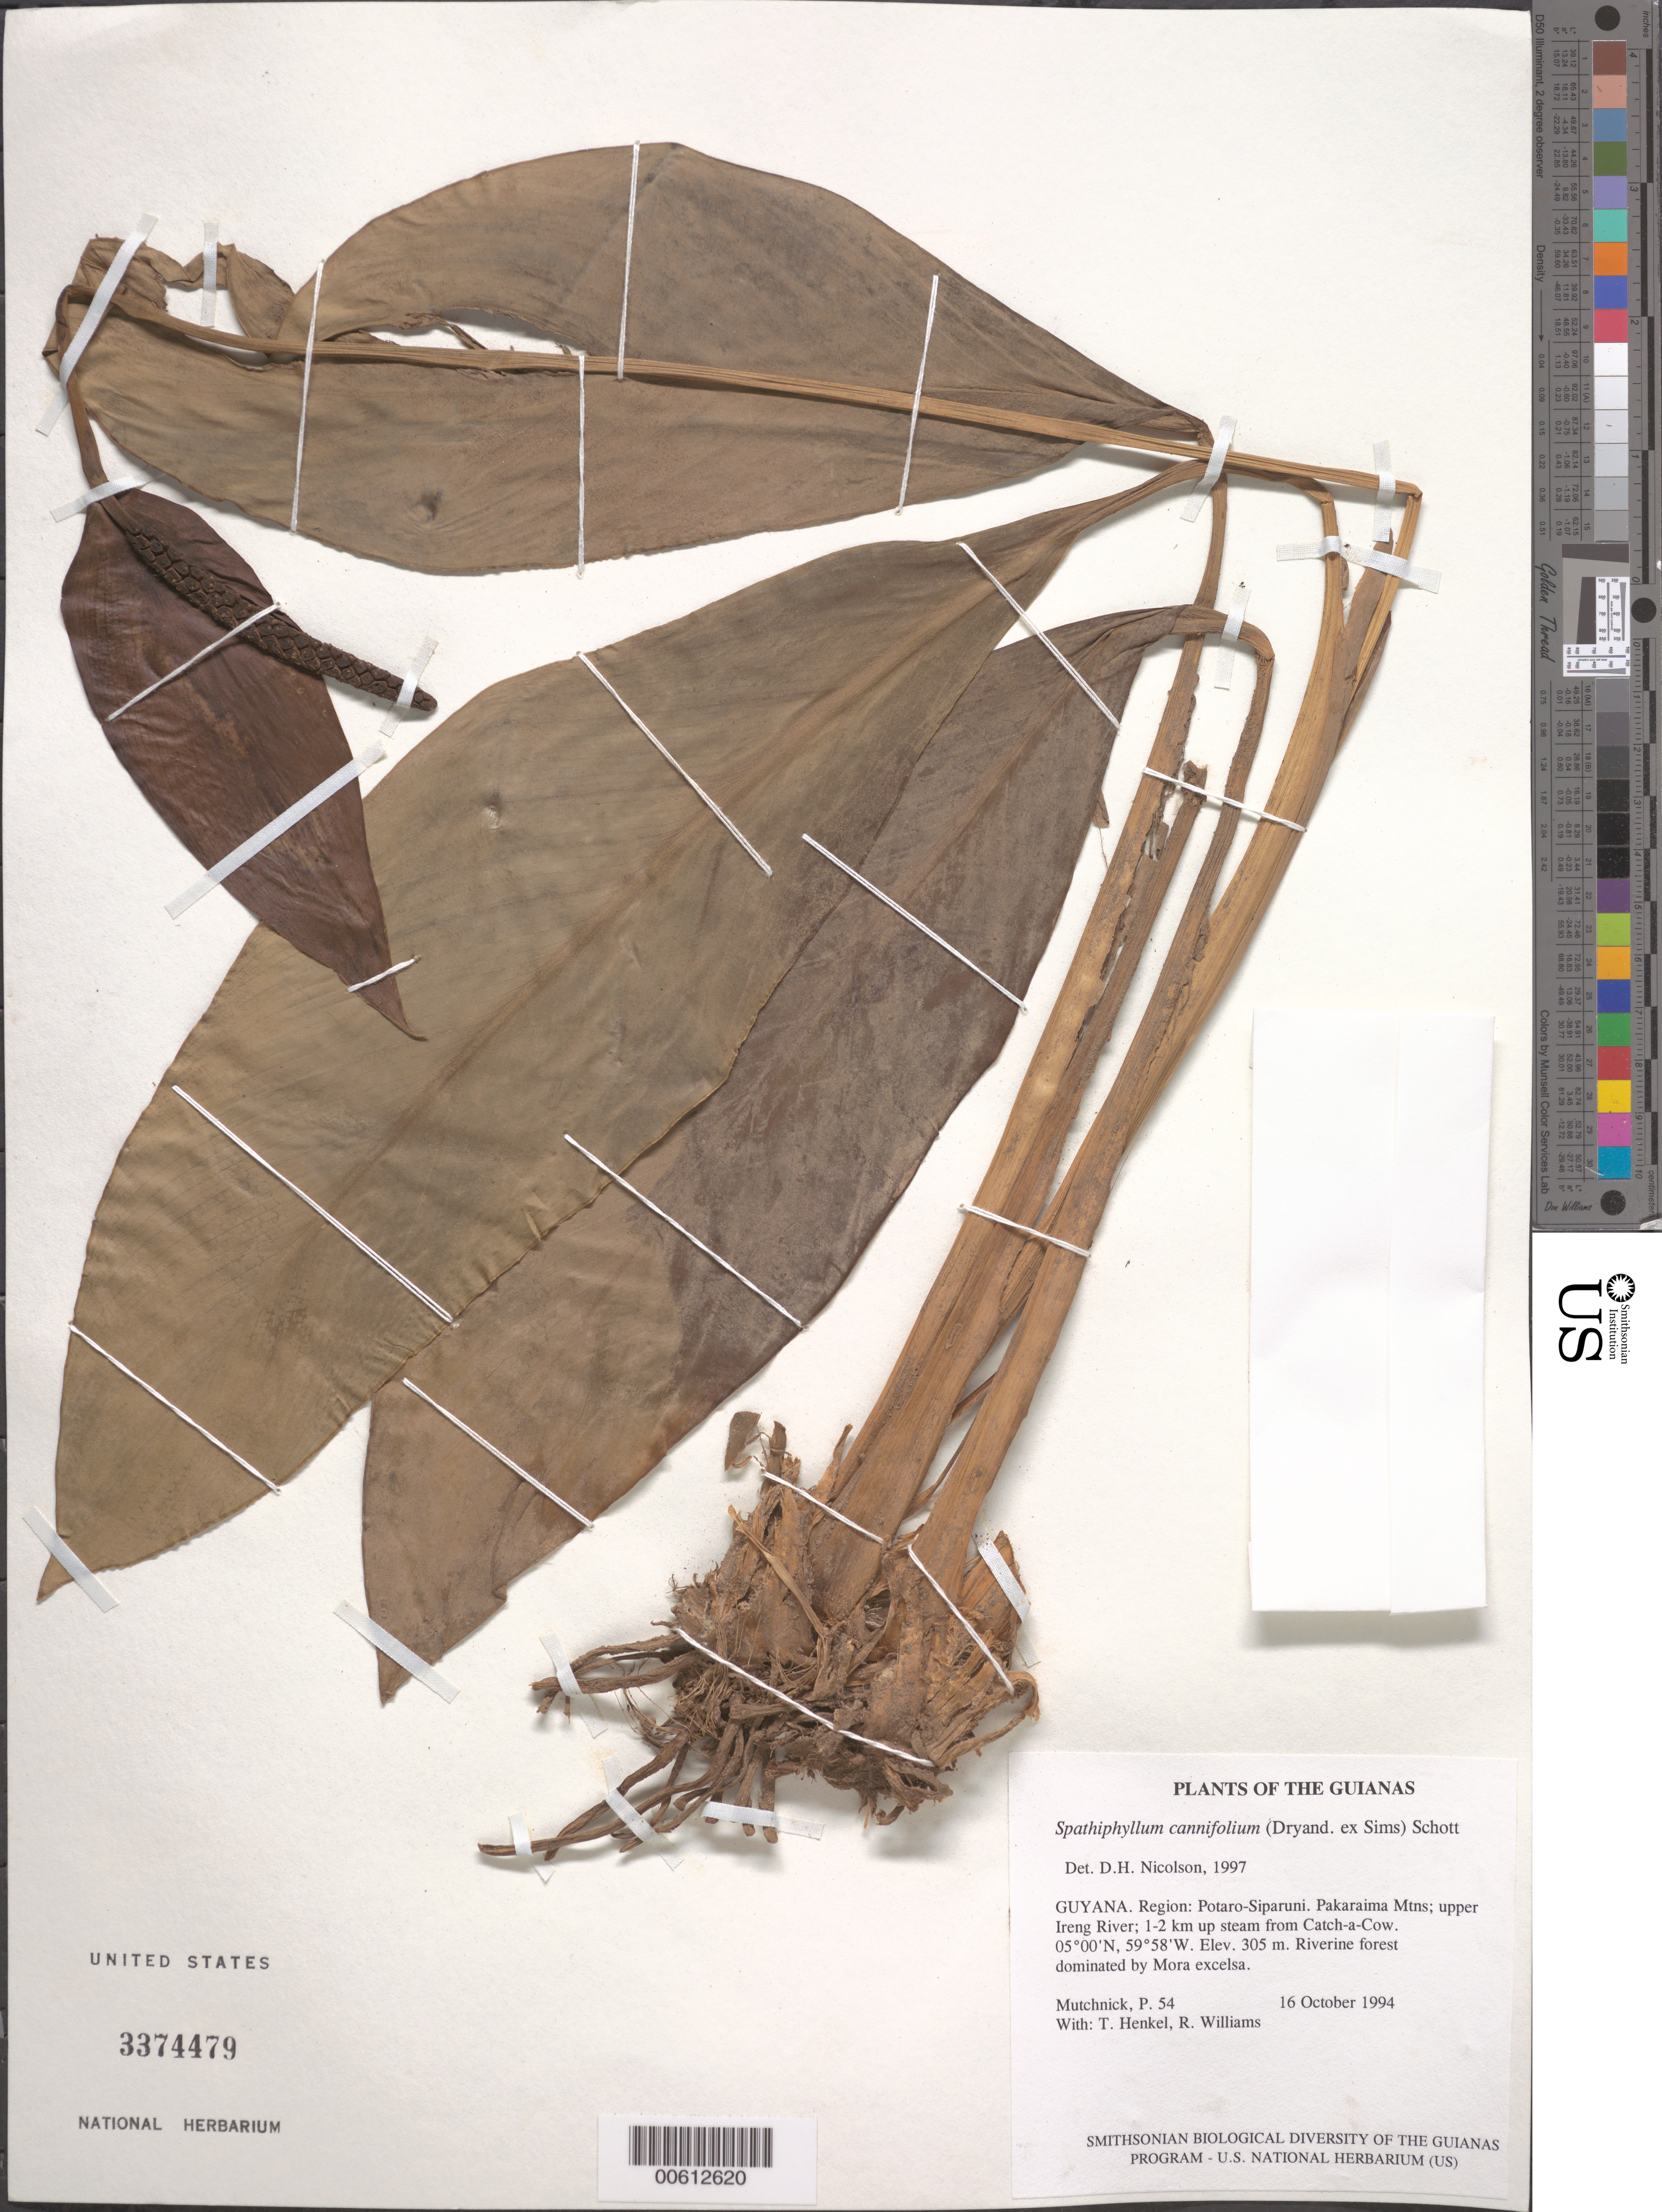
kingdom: Plantae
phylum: Tracheophyta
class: Liliopsida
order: Alismatales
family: Araceae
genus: Spathiphyllum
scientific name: Spathiphyllum cannifolium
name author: (Dryand. ex Sims) Schott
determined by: Nicolson, Dan H.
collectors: P. Mutchnick, T. Henkel & R. Williams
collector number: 54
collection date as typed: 16 October 1994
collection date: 1994-10-16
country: Guyana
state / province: Potaro-Siparuni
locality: Pakaraima Mtns; upper Ireng River; 1-2 km up stream from Catch-a-Cow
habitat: Riverine forest dominated by Mora excelsa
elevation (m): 305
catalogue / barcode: US 3374479